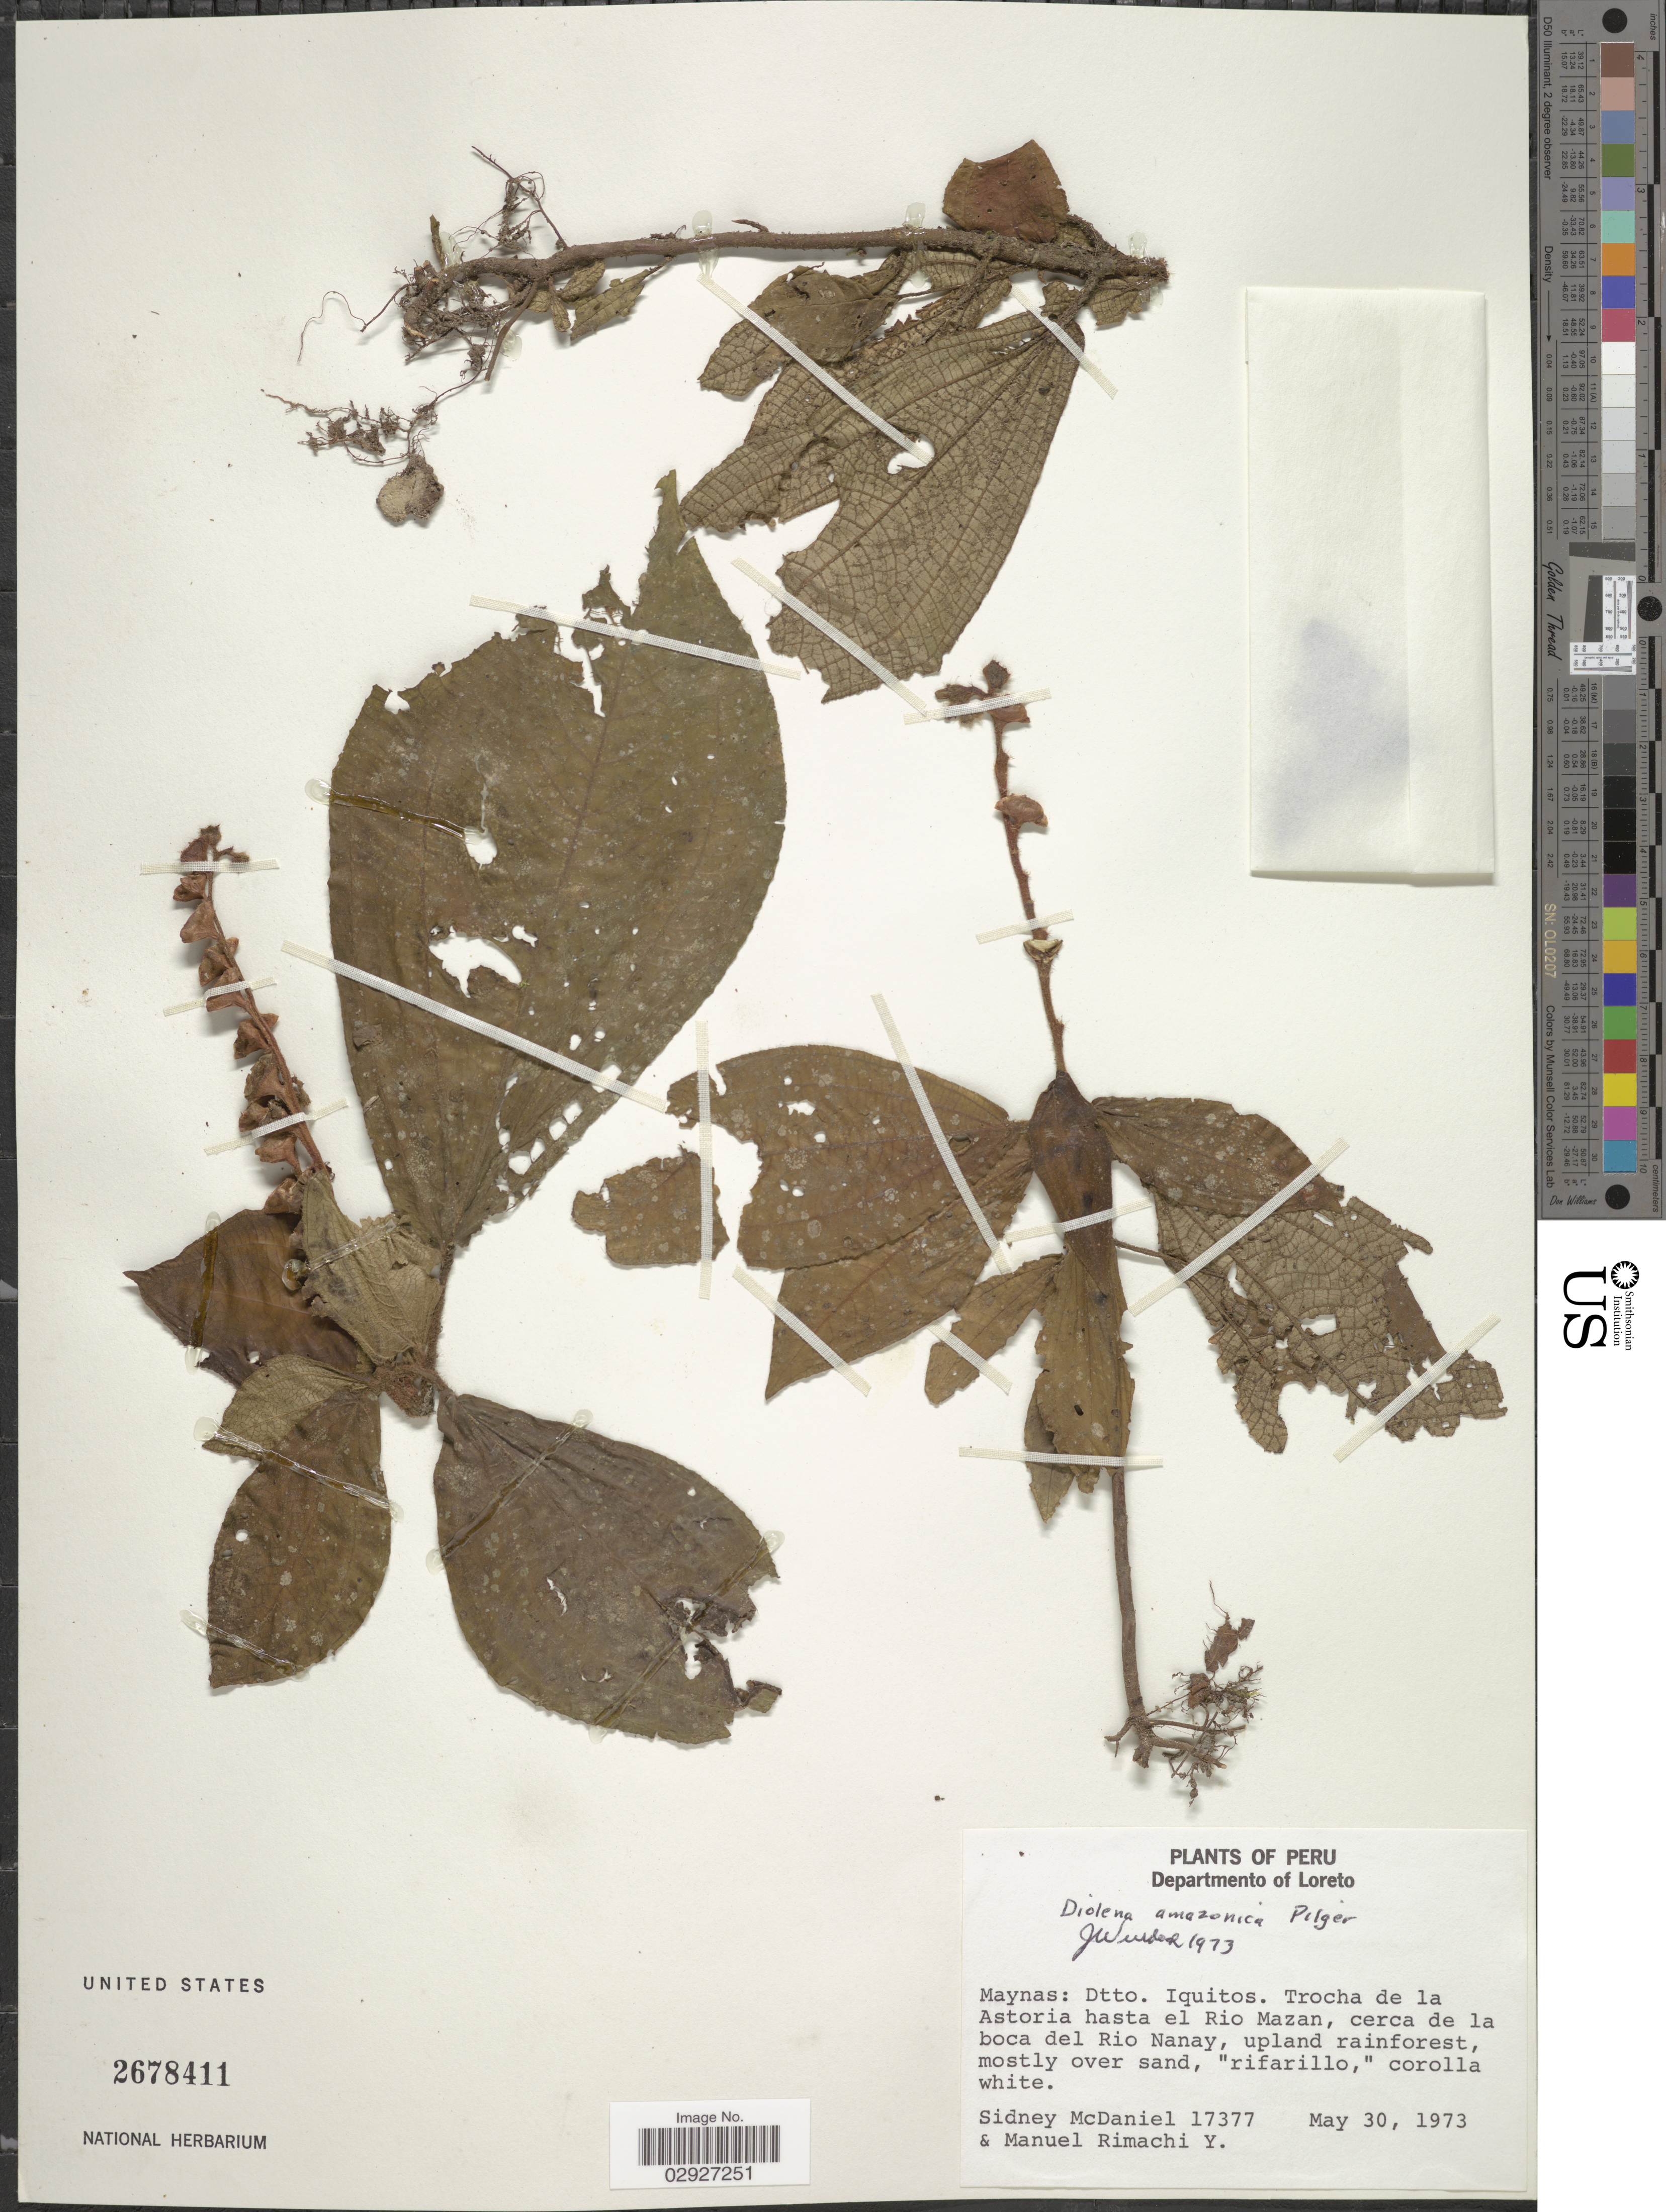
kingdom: Plantae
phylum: Tracheophyta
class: Magnoliopsida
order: Myrtales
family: Melastomataceae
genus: Triolena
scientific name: Triolena amazonica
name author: (Pilg.)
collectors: S. McDaniel & M. Rimachi Y.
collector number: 17377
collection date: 1973-05-30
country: Peru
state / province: Loreto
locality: Department of Loreto, Maynas, Dtto. Iquitos, Trocha de la Astoria hasta el Rio Mazan, cerca de la boca del Rio Nanay.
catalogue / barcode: US 2678411